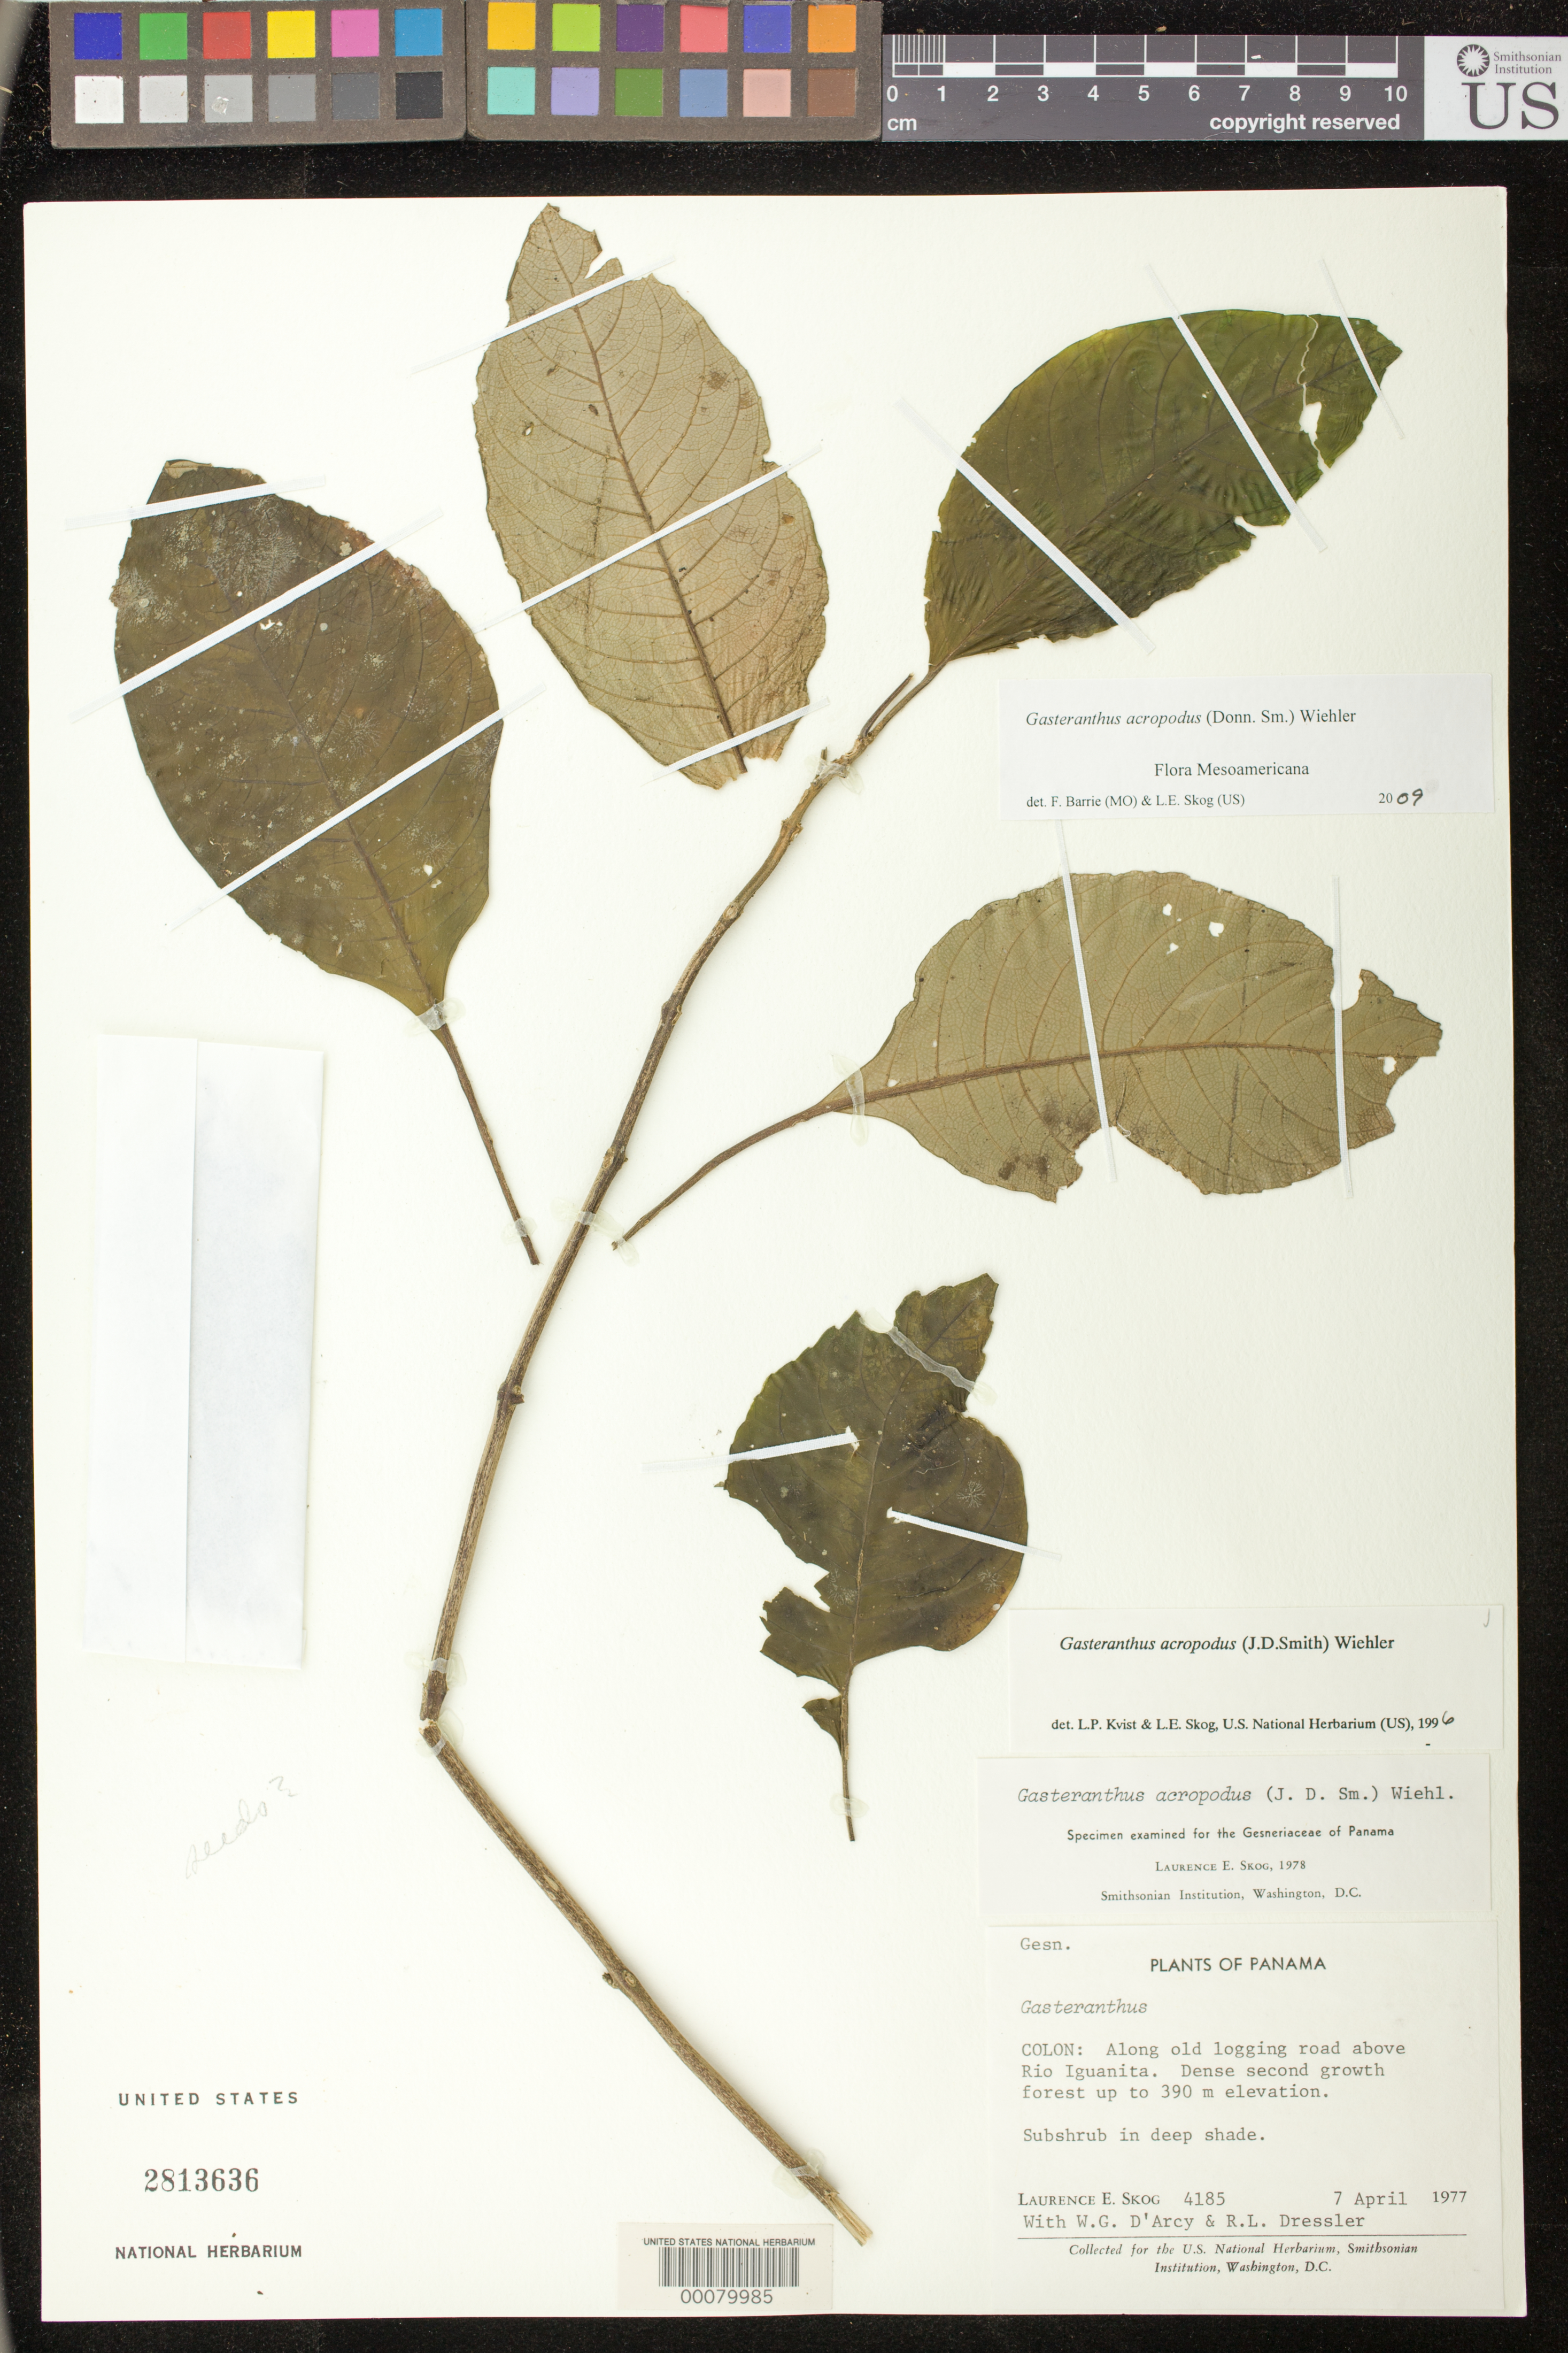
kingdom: Plantae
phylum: Tracheophyta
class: Magnoliopsida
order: Lamiales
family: Gesneriaceae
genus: Gasteranthus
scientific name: Gasteranthus acropodus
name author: (Donn. Sm.) Wiehler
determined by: Skog, Laurence E.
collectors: L. E. Skog, W. G. D'Arcy & R. Dressler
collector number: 4185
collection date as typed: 07 Apr 1977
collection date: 1977-04-07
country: Panama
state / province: Colón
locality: Along old logging road above Rio Iguanita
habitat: Dense second growth forest; in deep shade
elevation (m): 390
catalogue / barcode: US 2813636